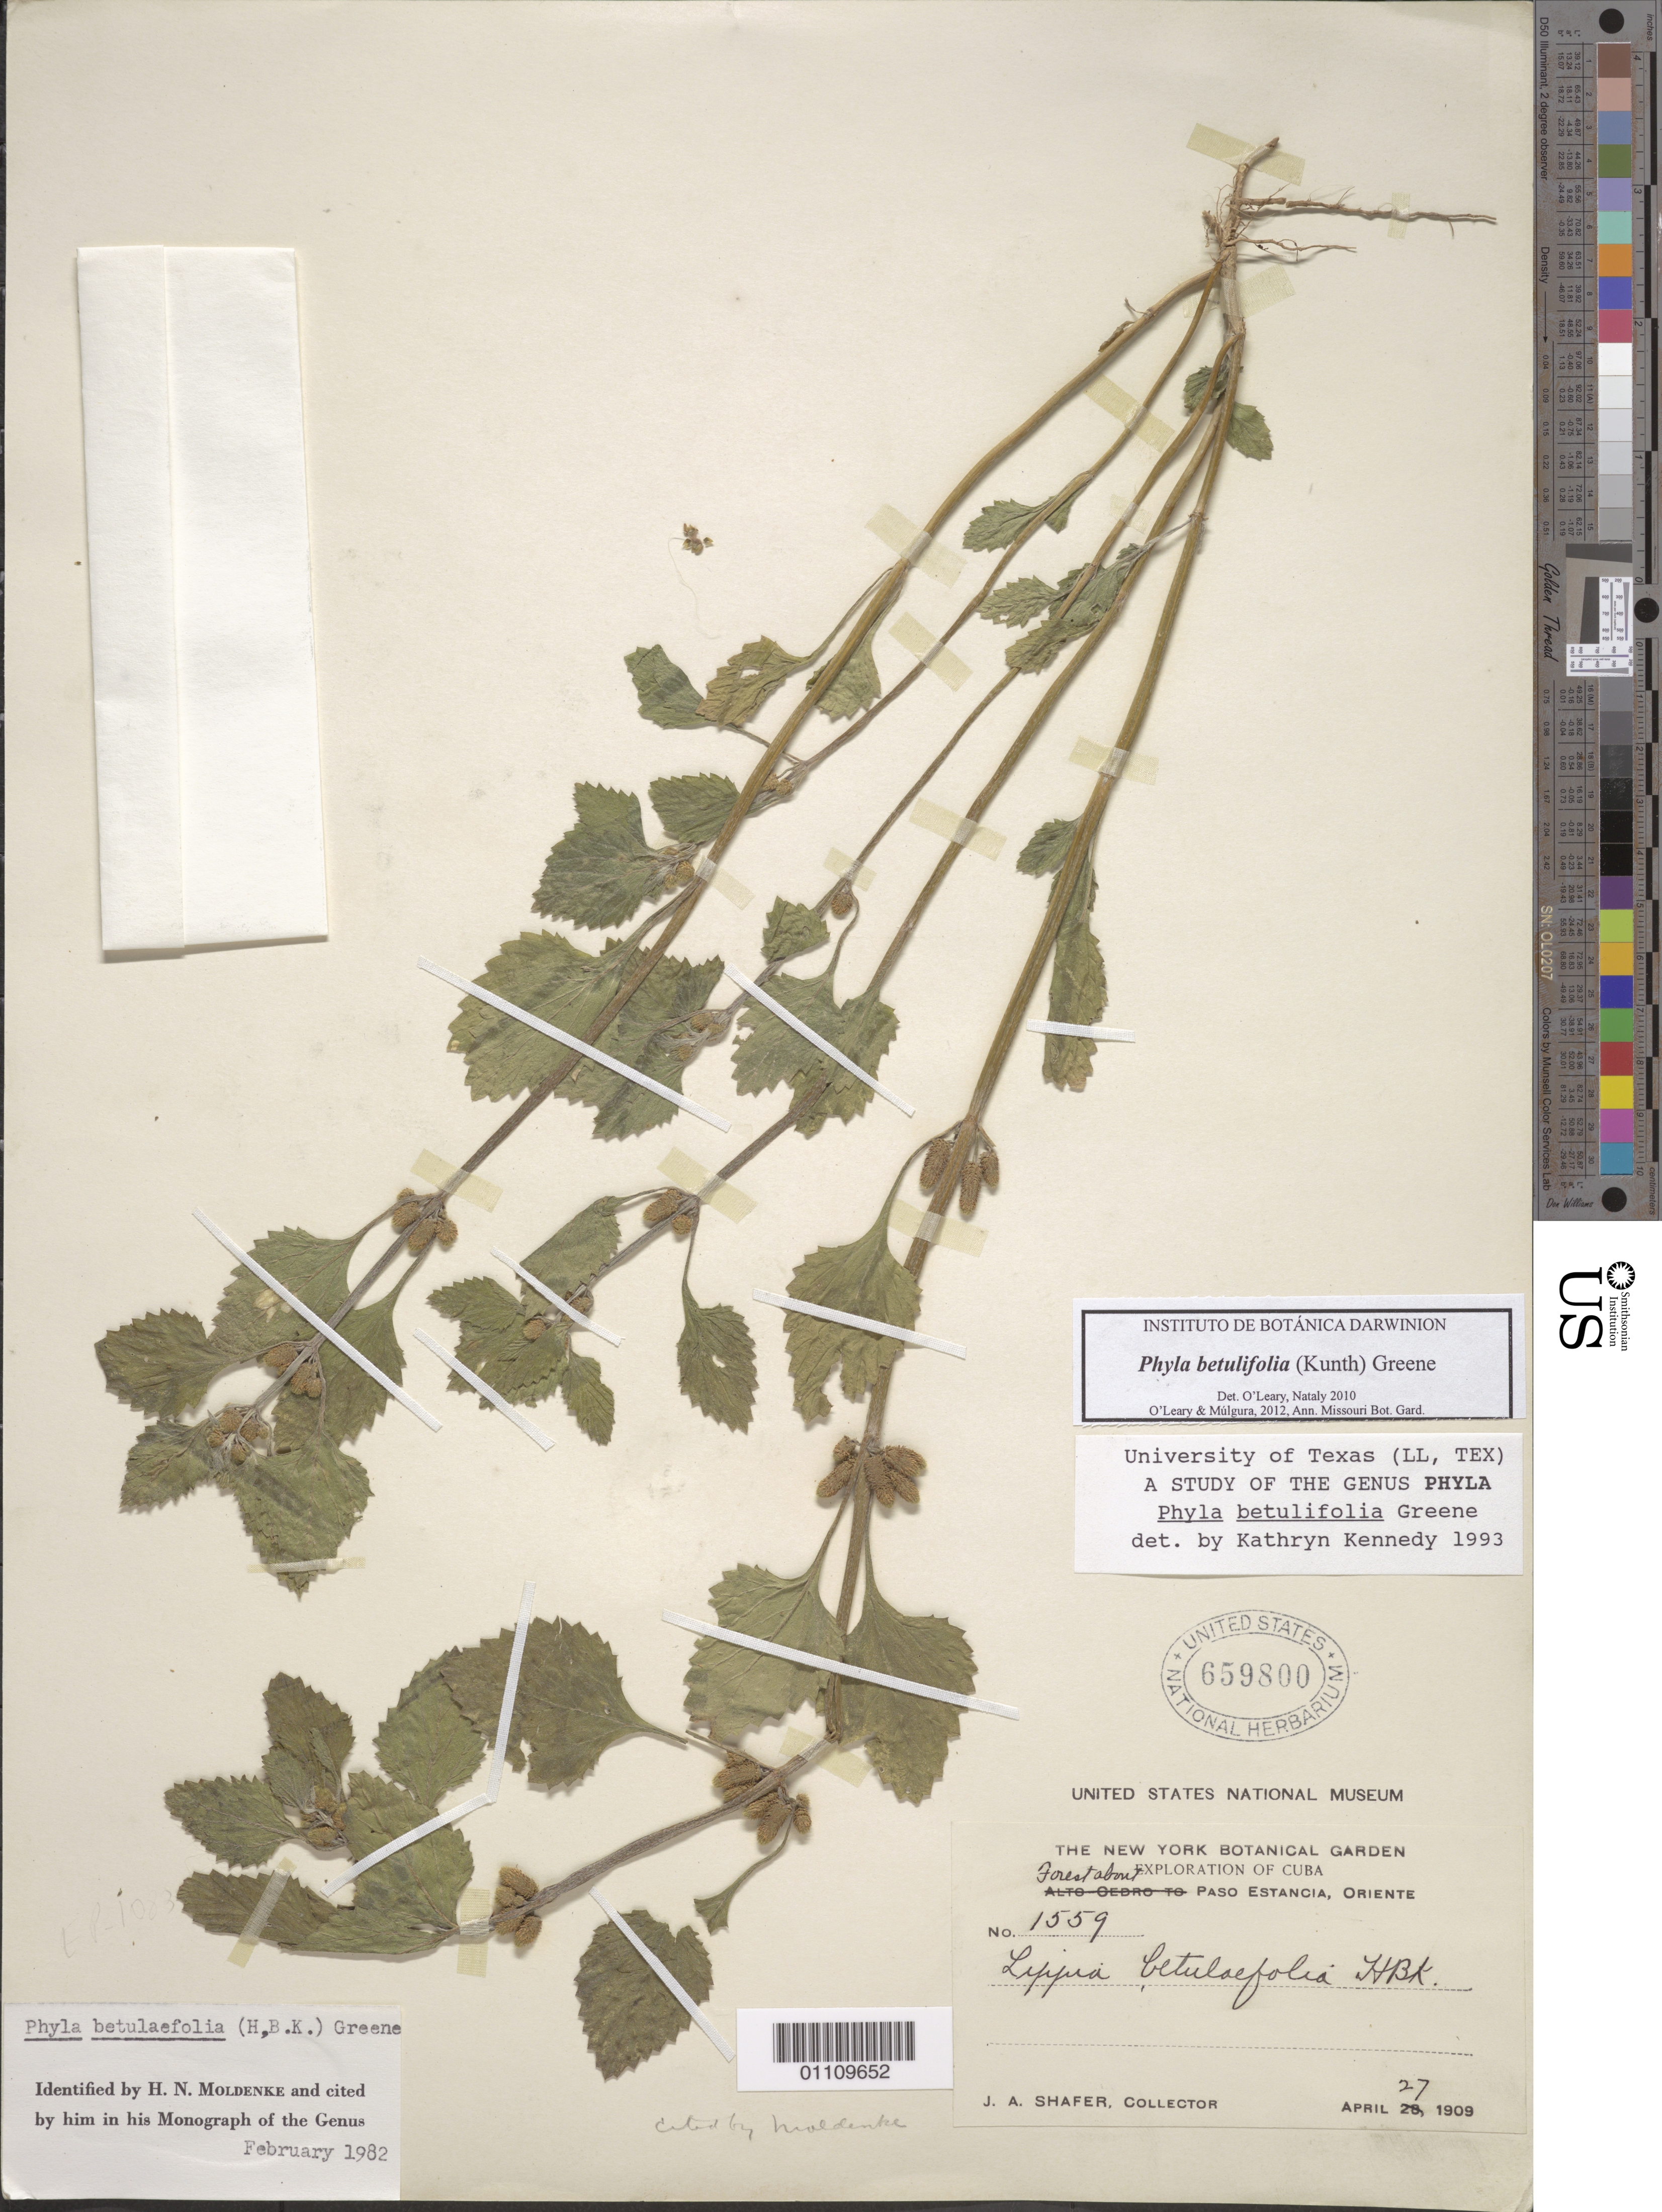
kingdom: Plantae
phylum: Tracheophyta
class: Magnoliopsida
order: Lamiales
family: Verbenaceae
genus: Phyla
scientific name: Phyla betulifolia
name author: (Kunth) Greene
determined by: O'Leary, N.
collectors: J. A. Shafer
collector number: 1559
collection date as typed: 27 Apr 1909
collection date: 1909-04-27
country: Cuba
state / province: Granma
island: Cuba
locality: Paso Estancia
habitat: Forest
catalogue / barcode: US 659800